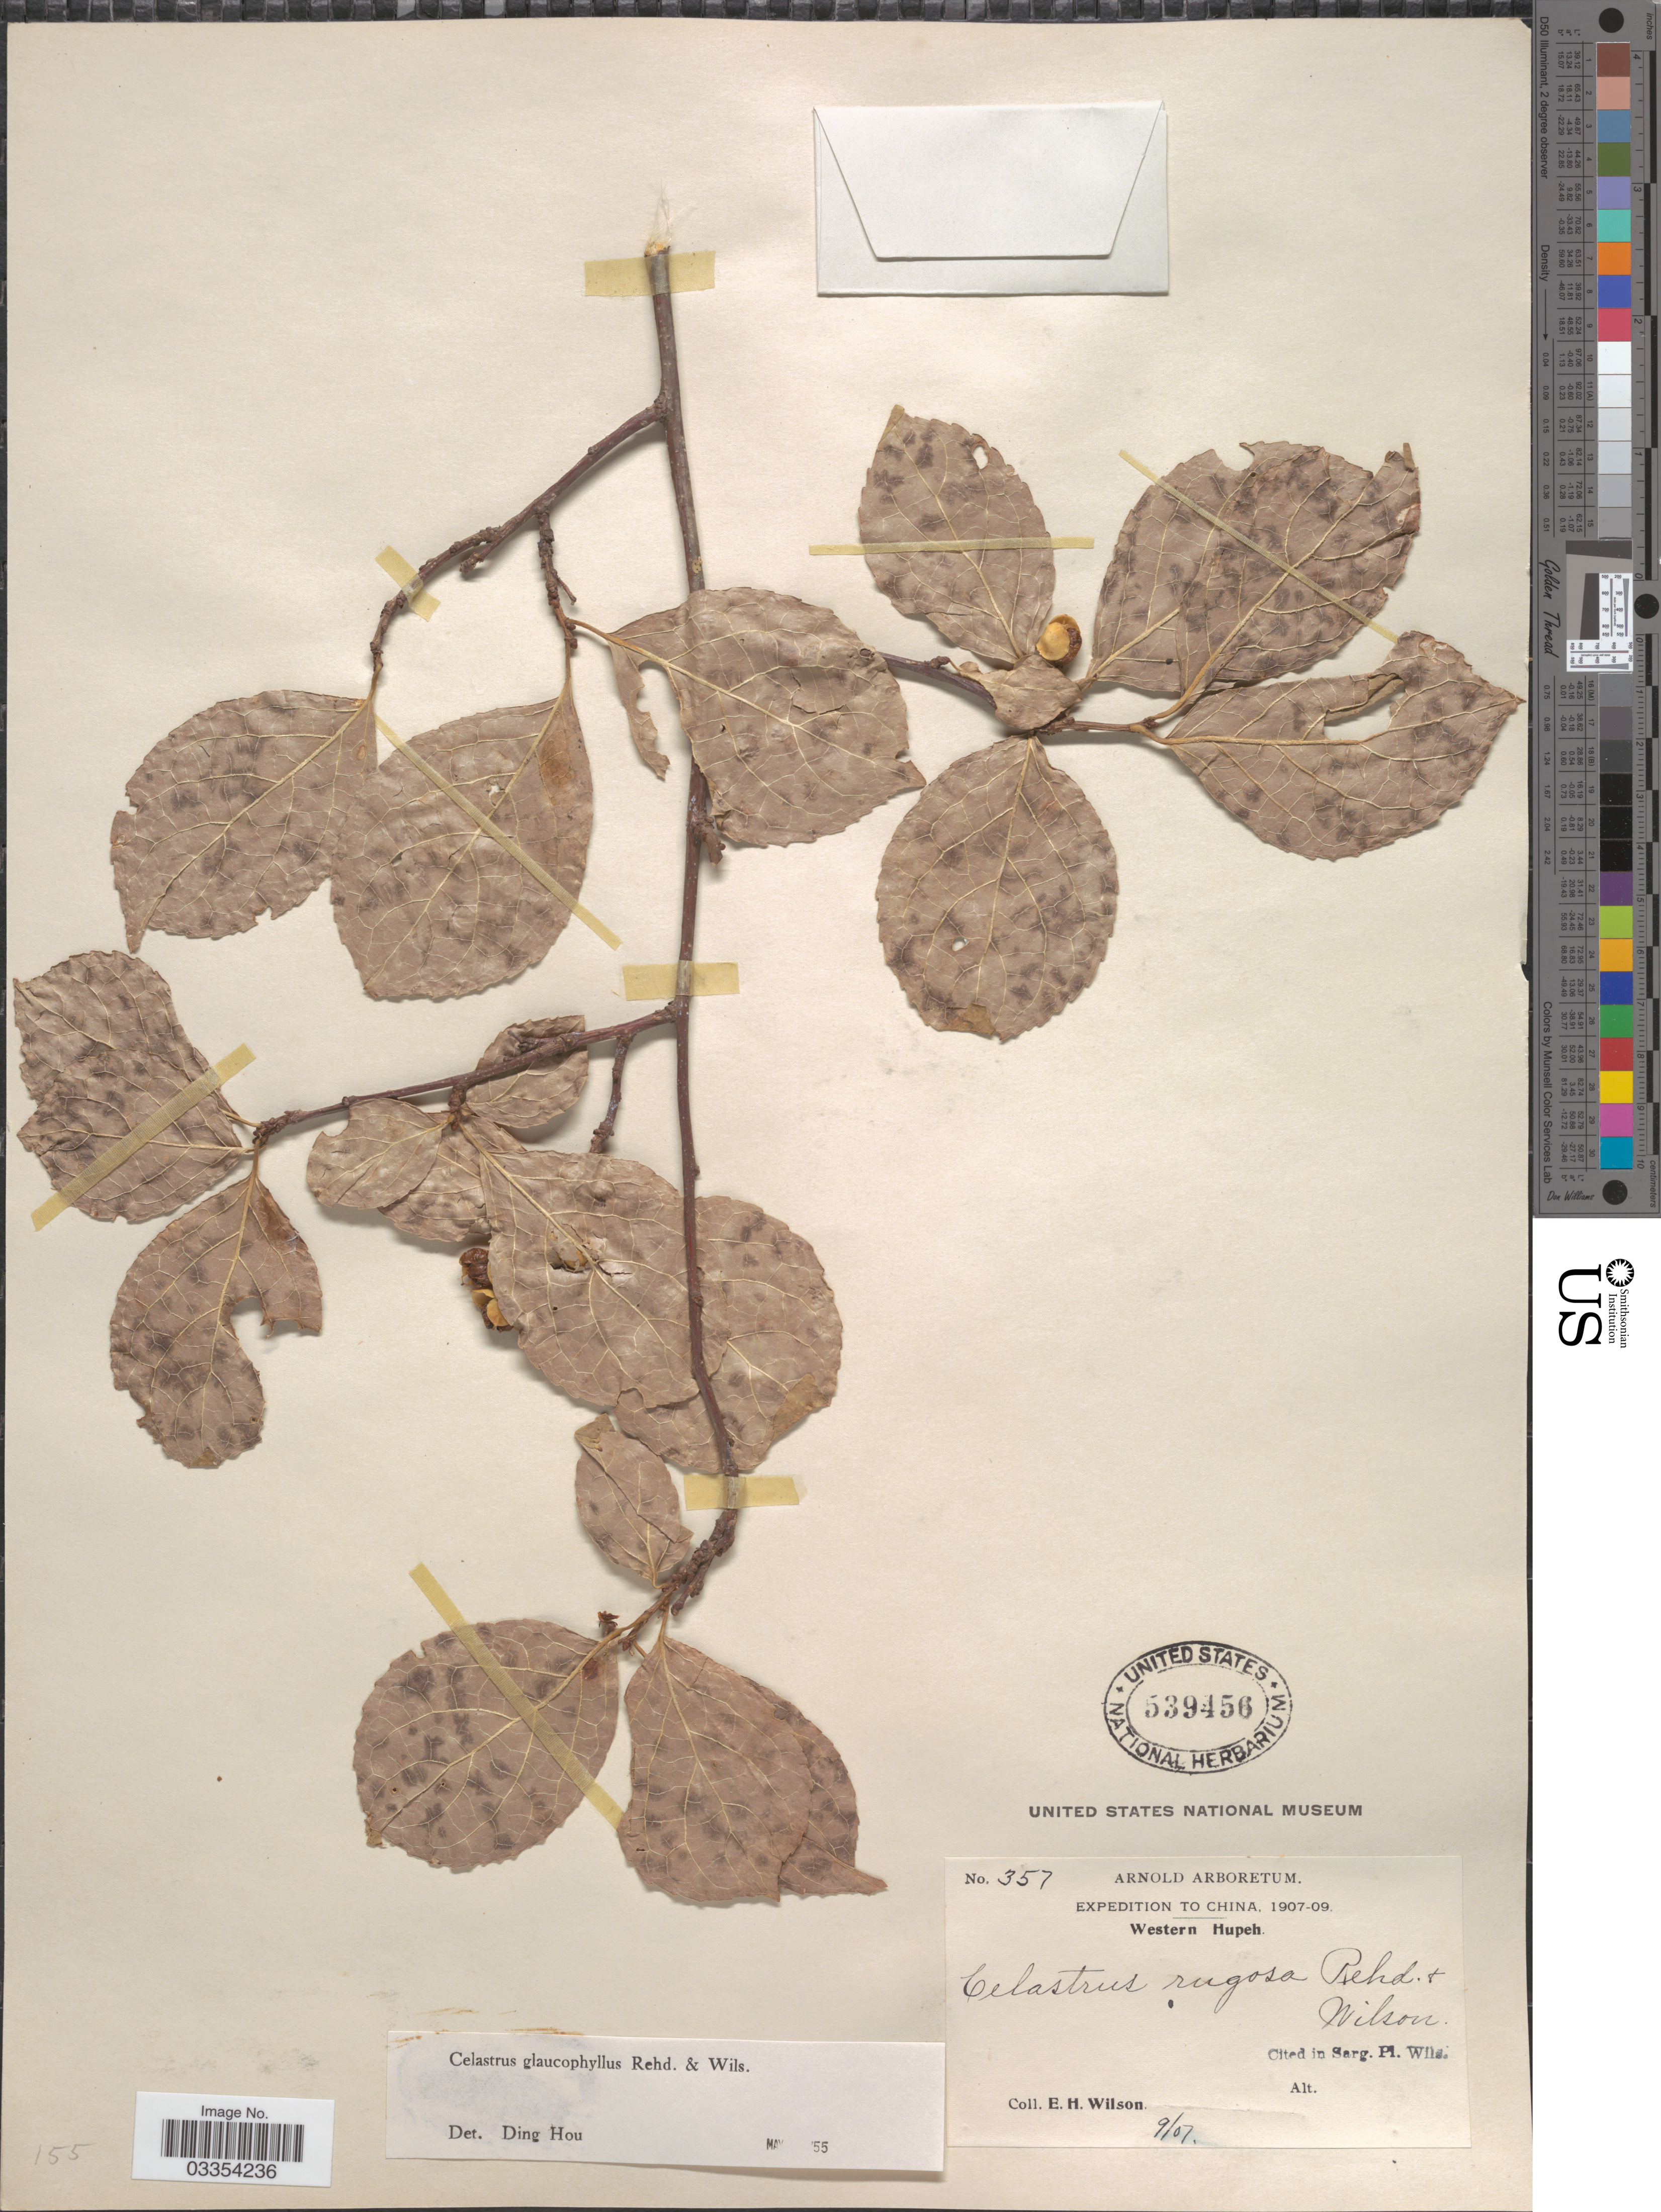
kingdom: Plantae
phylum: Tracheophyta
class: Magnoliopsida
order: Celastrales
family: Celastraceae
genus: Celastrus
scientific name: Celastrus glaucophyllus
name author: Rehder & E.H. Wilson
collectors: E. Wilson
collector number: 357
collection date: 1907-09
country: China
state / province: Hubei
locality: Western Hupeh.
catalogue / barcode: US 539456